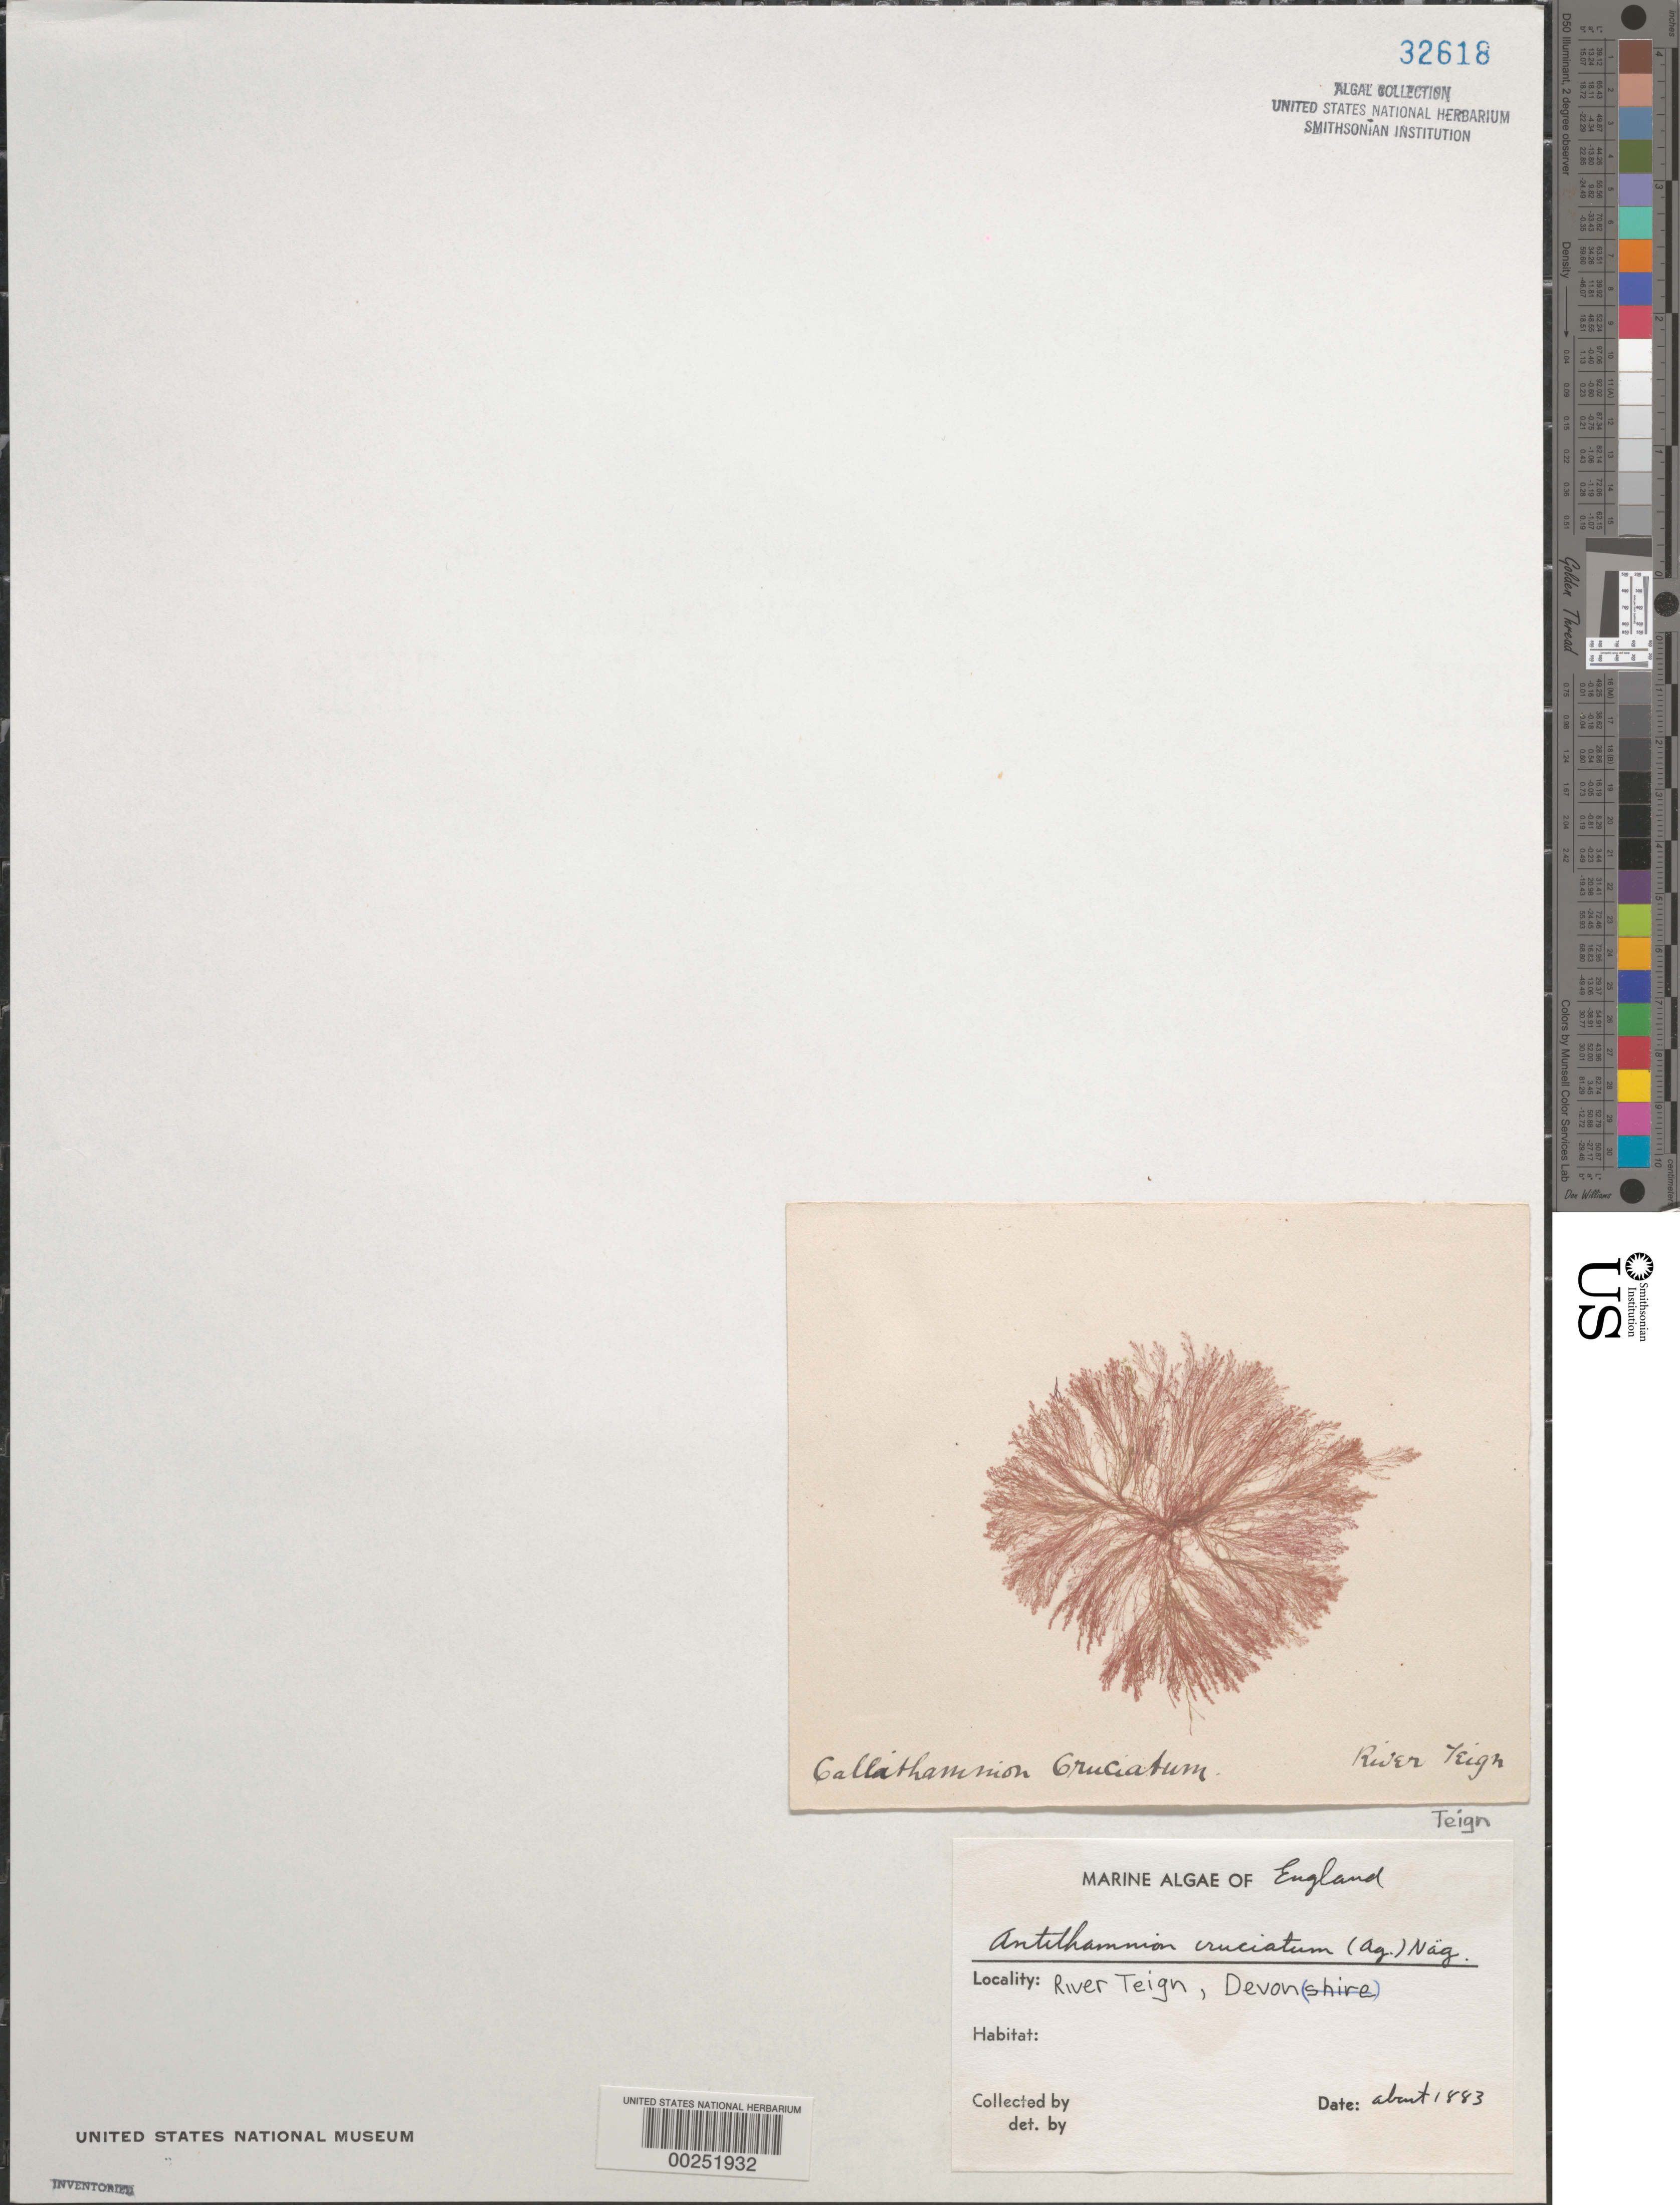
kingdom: Plantae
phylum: Rhodophyta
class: Florideophyceae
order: Ceramiales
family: Ceramiaceae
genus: Antithamnion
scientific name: Antithamnion cruciatum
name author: (C. Agardh) Näg.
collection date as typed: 1883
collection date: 1883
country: United Kingdom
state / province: England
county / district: Devon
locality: River Teign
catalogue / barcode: US 32618